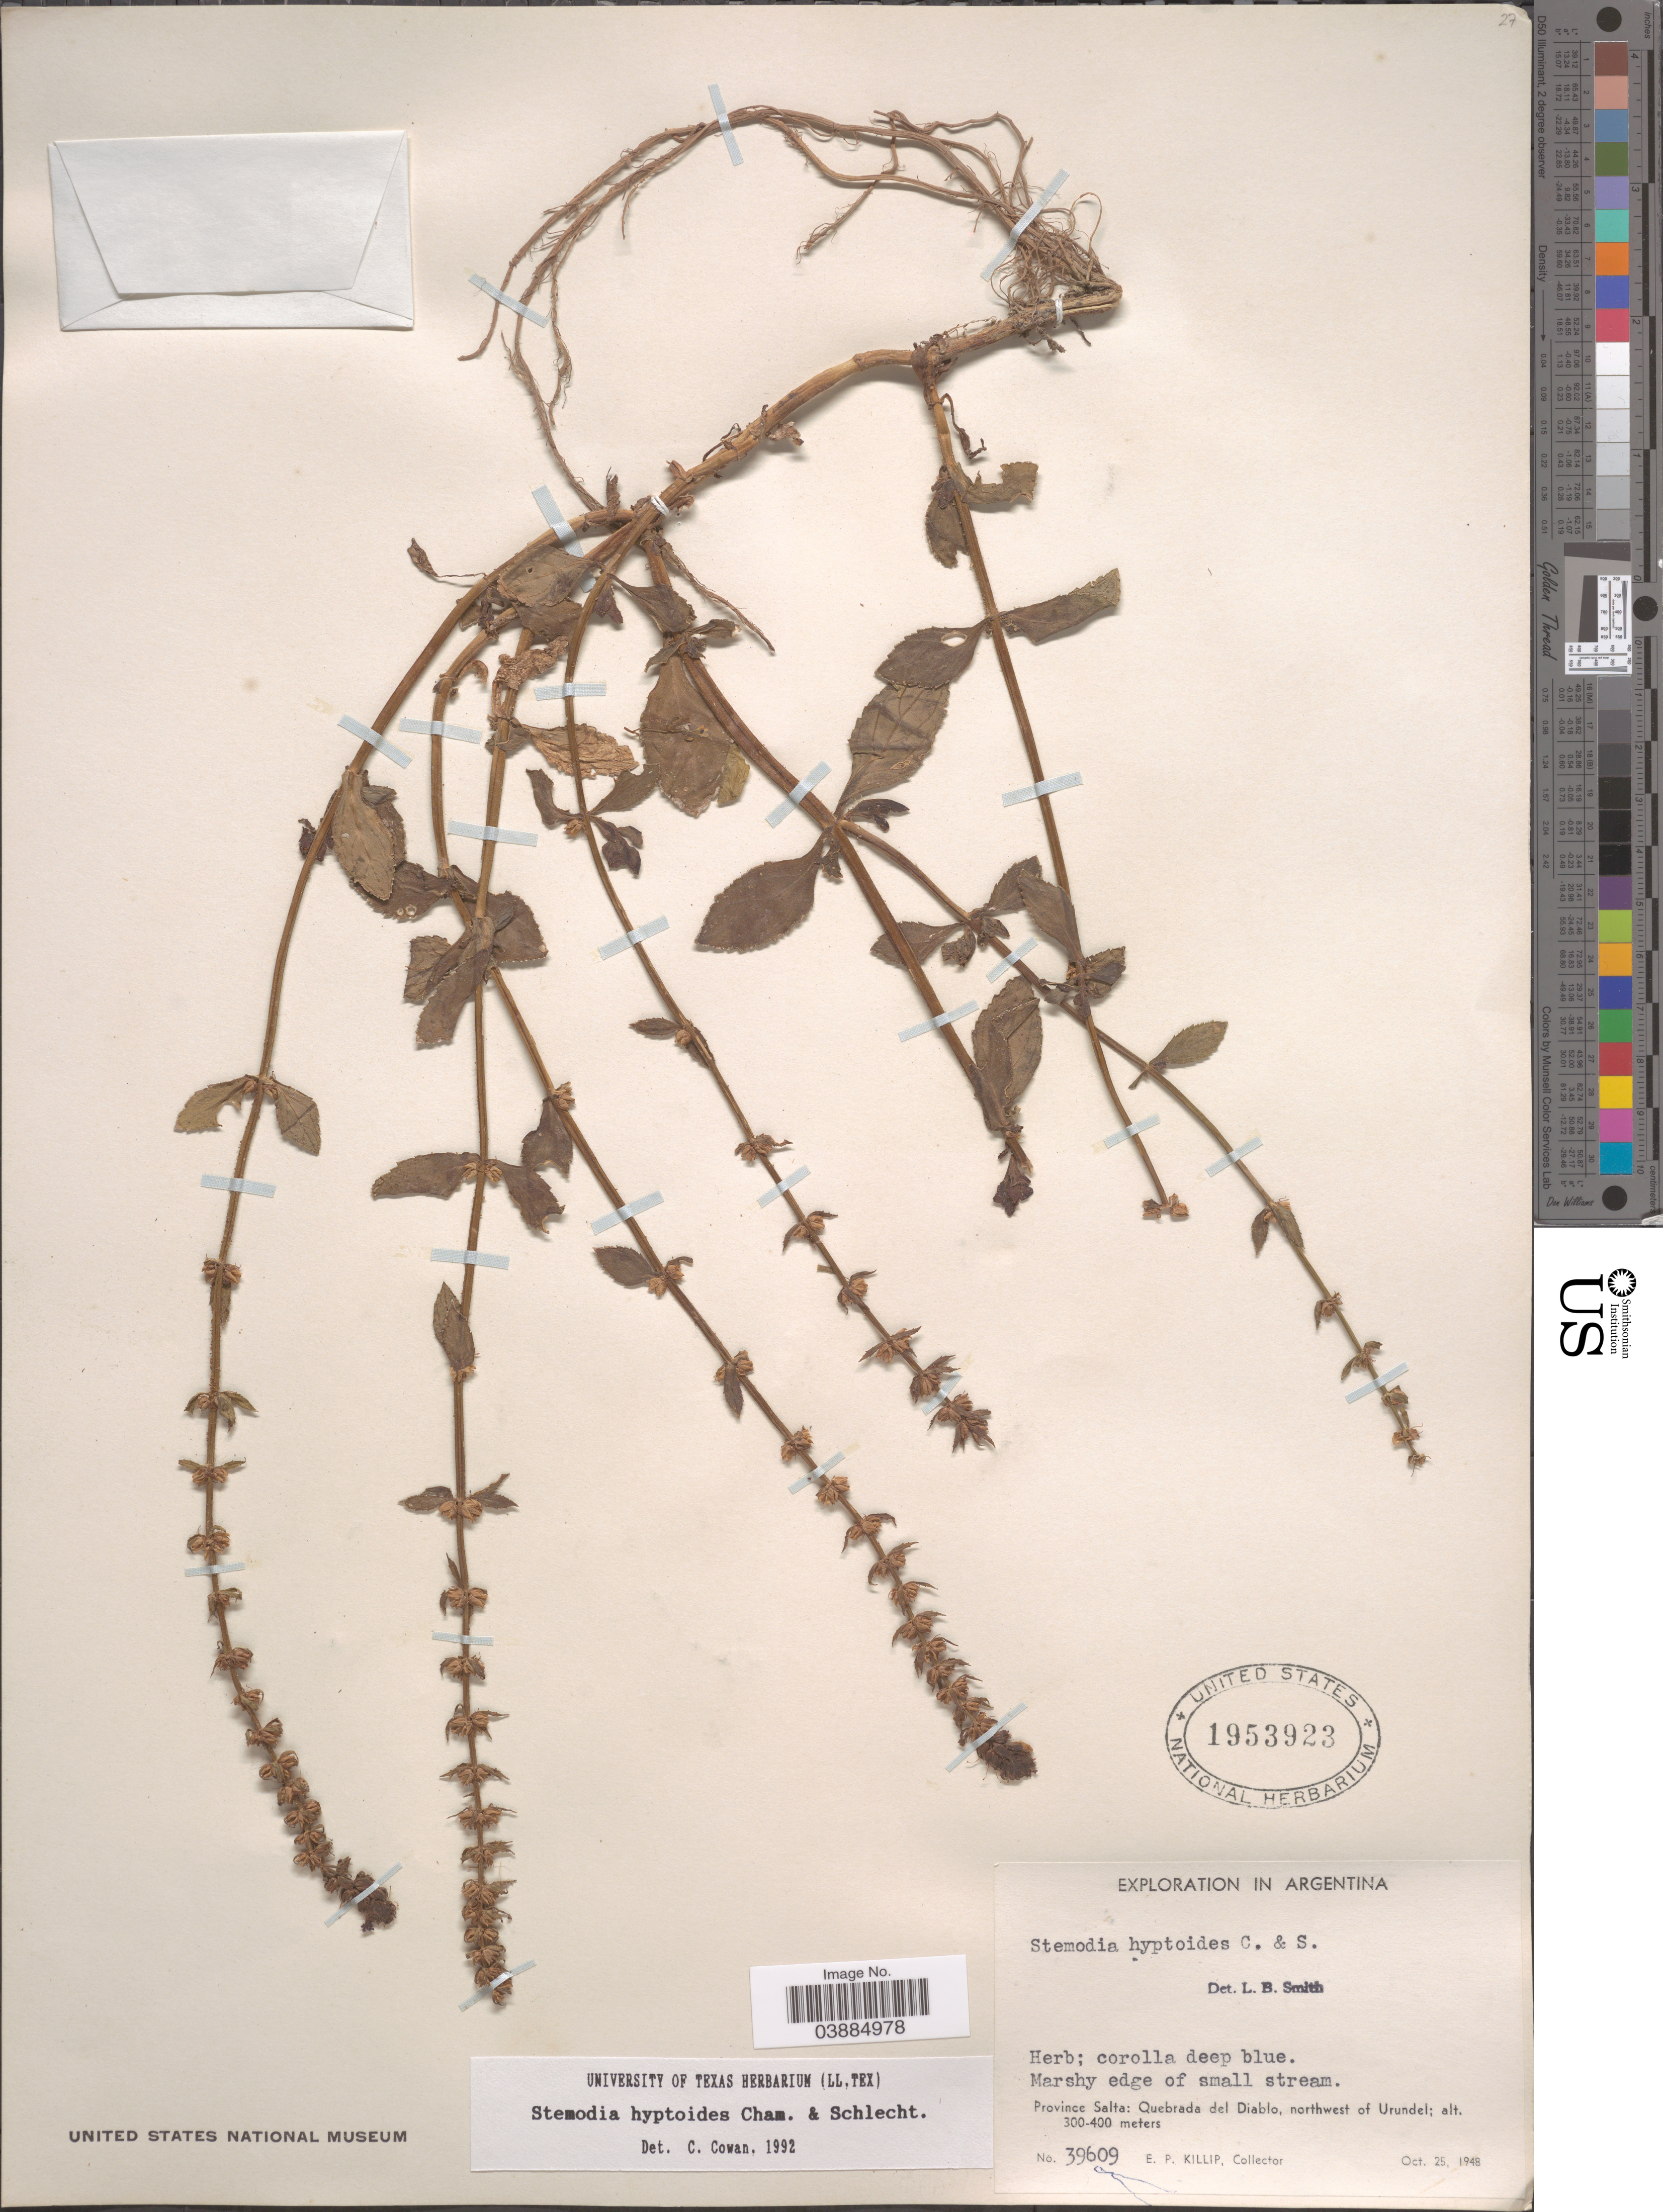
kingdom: Plantae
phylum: Tracheophyta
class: Magnoliopsida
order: Lamiales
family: Plantaginaceae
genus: Stemodia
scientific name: Stemodia hyptoides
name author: Cham. & Schltdl.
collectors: E. P. Killip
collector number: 39609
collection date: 1948-10-25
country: Argentina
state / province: Salta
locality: Quebrada del Diablo, northwest of Urundel.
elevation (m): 300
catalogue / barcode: US 1953923